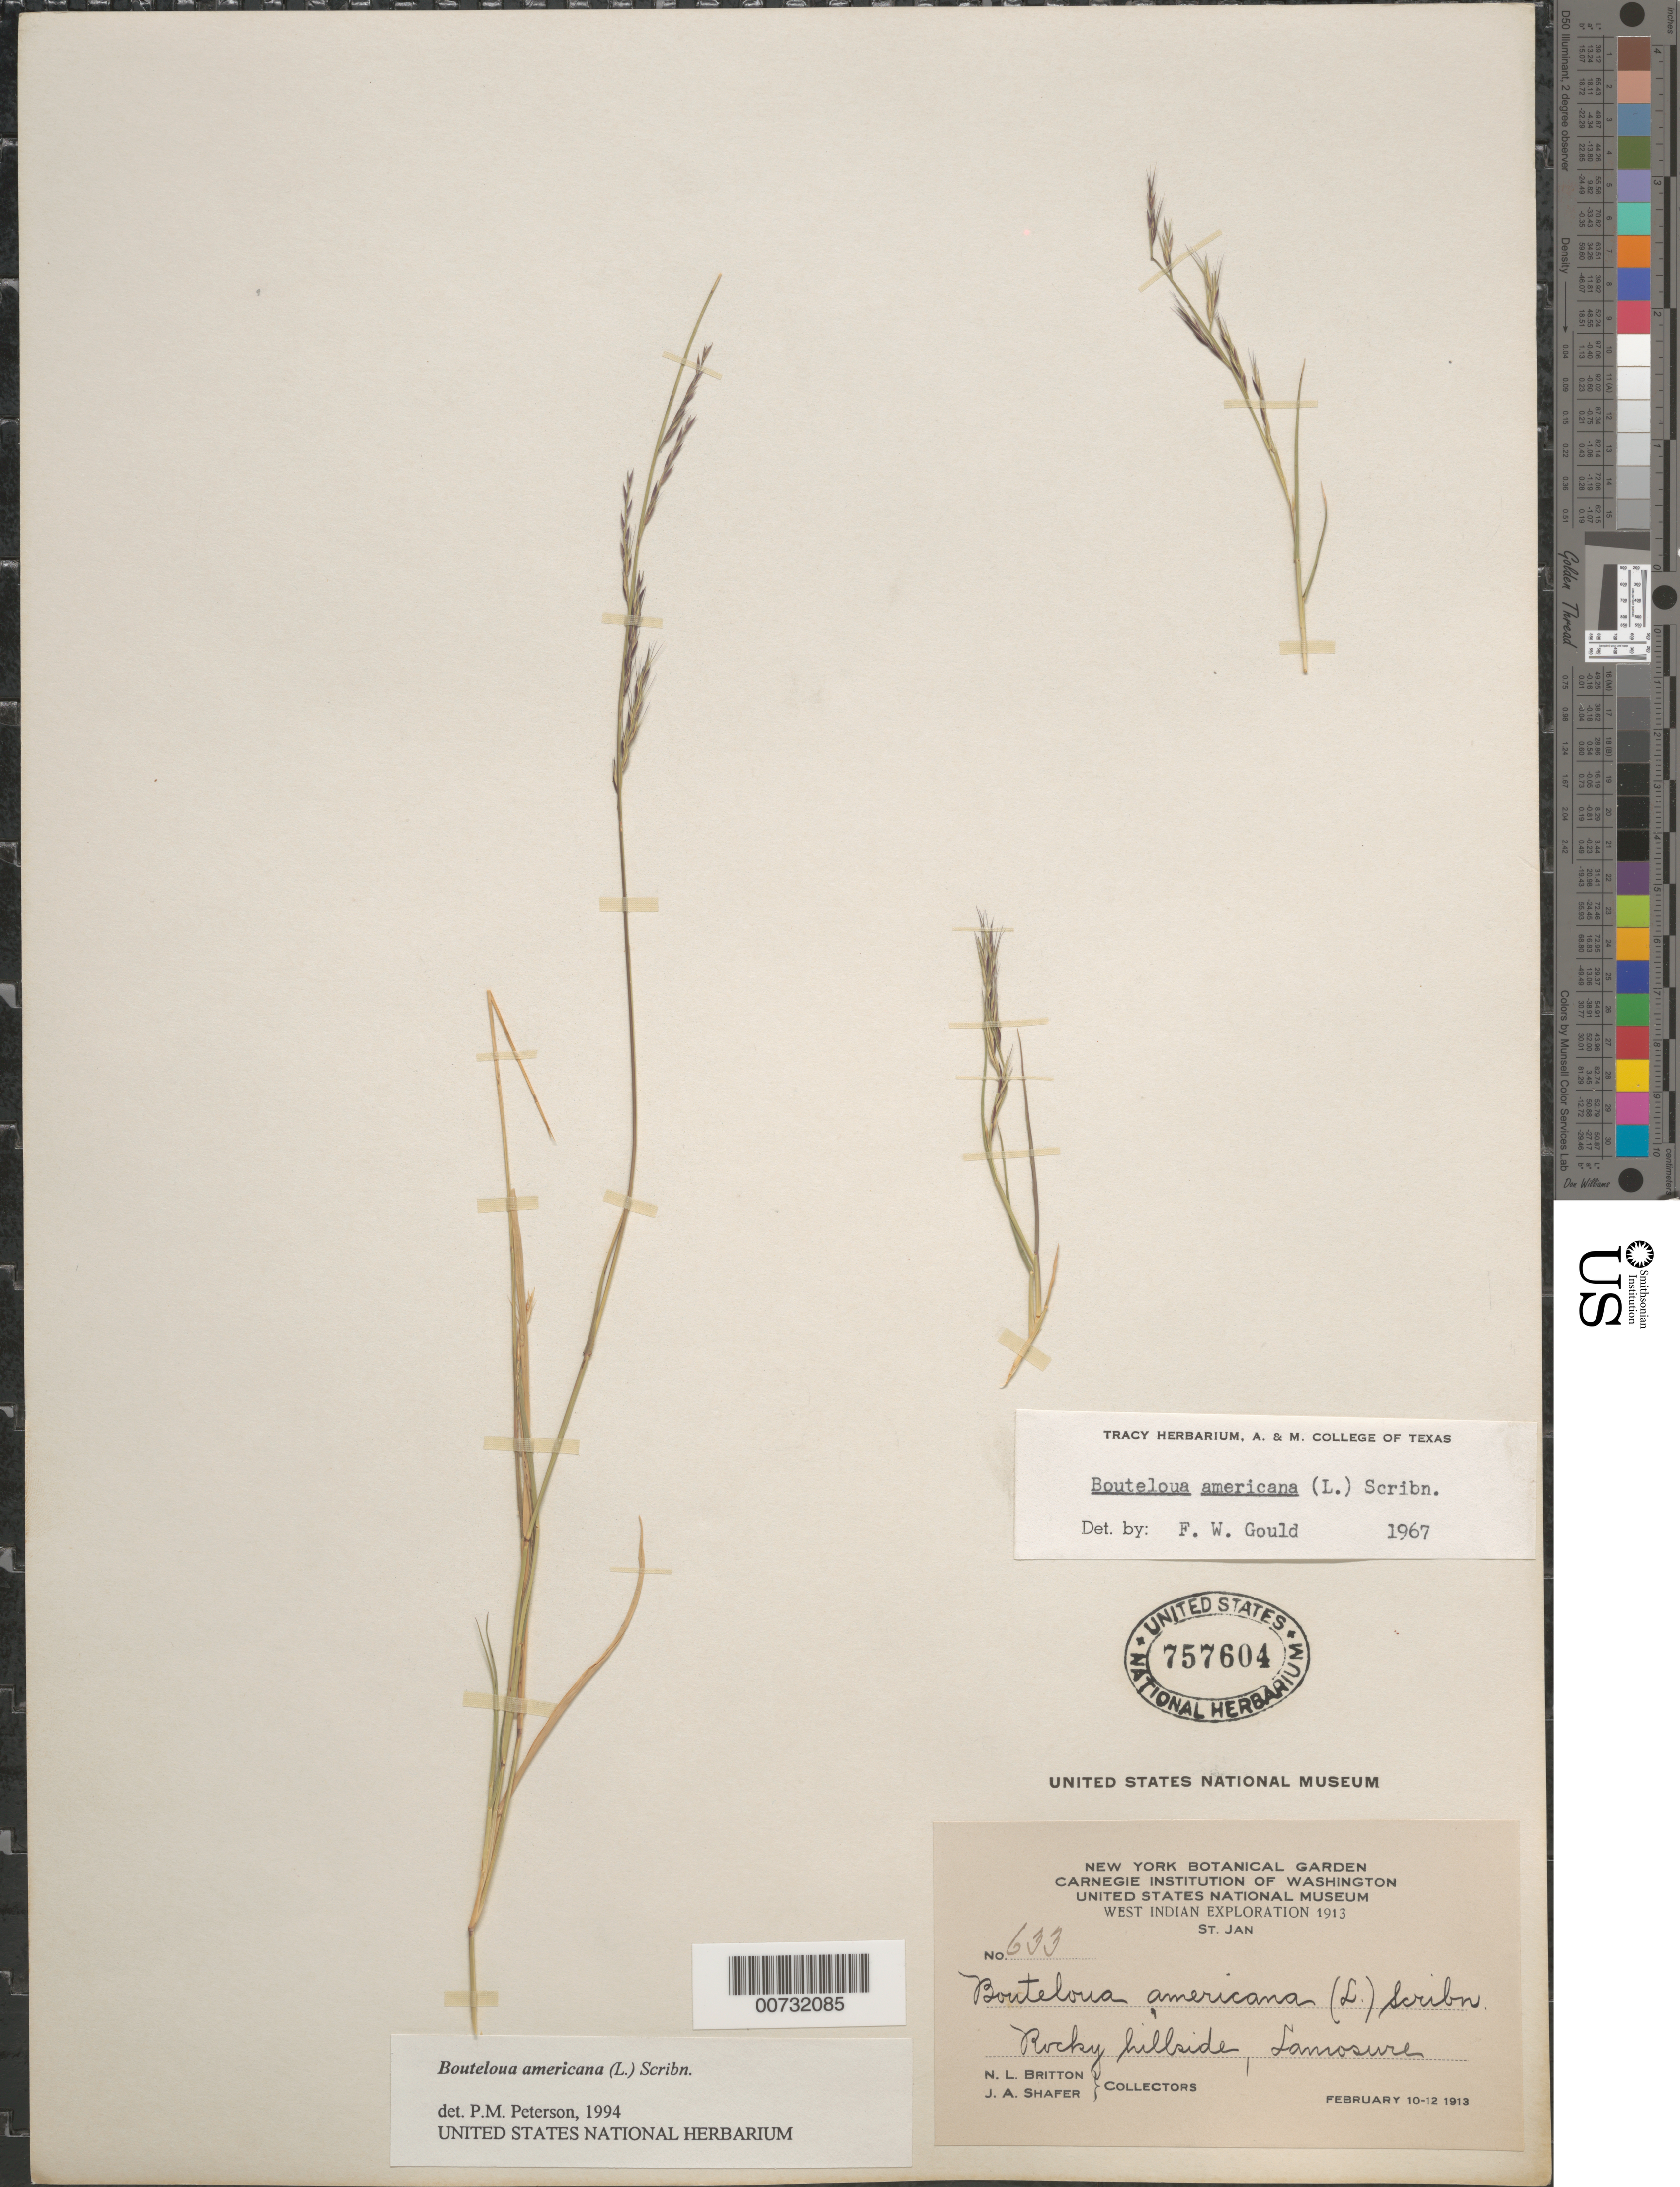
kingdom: Plantae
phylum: Tracheophyta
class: Liliopsida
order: Poales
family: Poaceae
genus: Bouteloua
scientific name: Bouteloua americana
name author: (L.) Scribn.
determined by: Peterson, Paul M., (BOT), Smithsonian Institution - National Museum of Natural History (UNITED STATES)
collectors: N. Britton & J. A. Shafer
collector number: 633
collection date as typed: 10 Feb 1912 to 12 Feb 1912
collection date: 1912-02-10/1912-02-12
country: U.S. Virgin Islands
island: St. John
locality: St. John; Lameshur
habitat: Rocky hillside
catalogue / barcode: US 757604